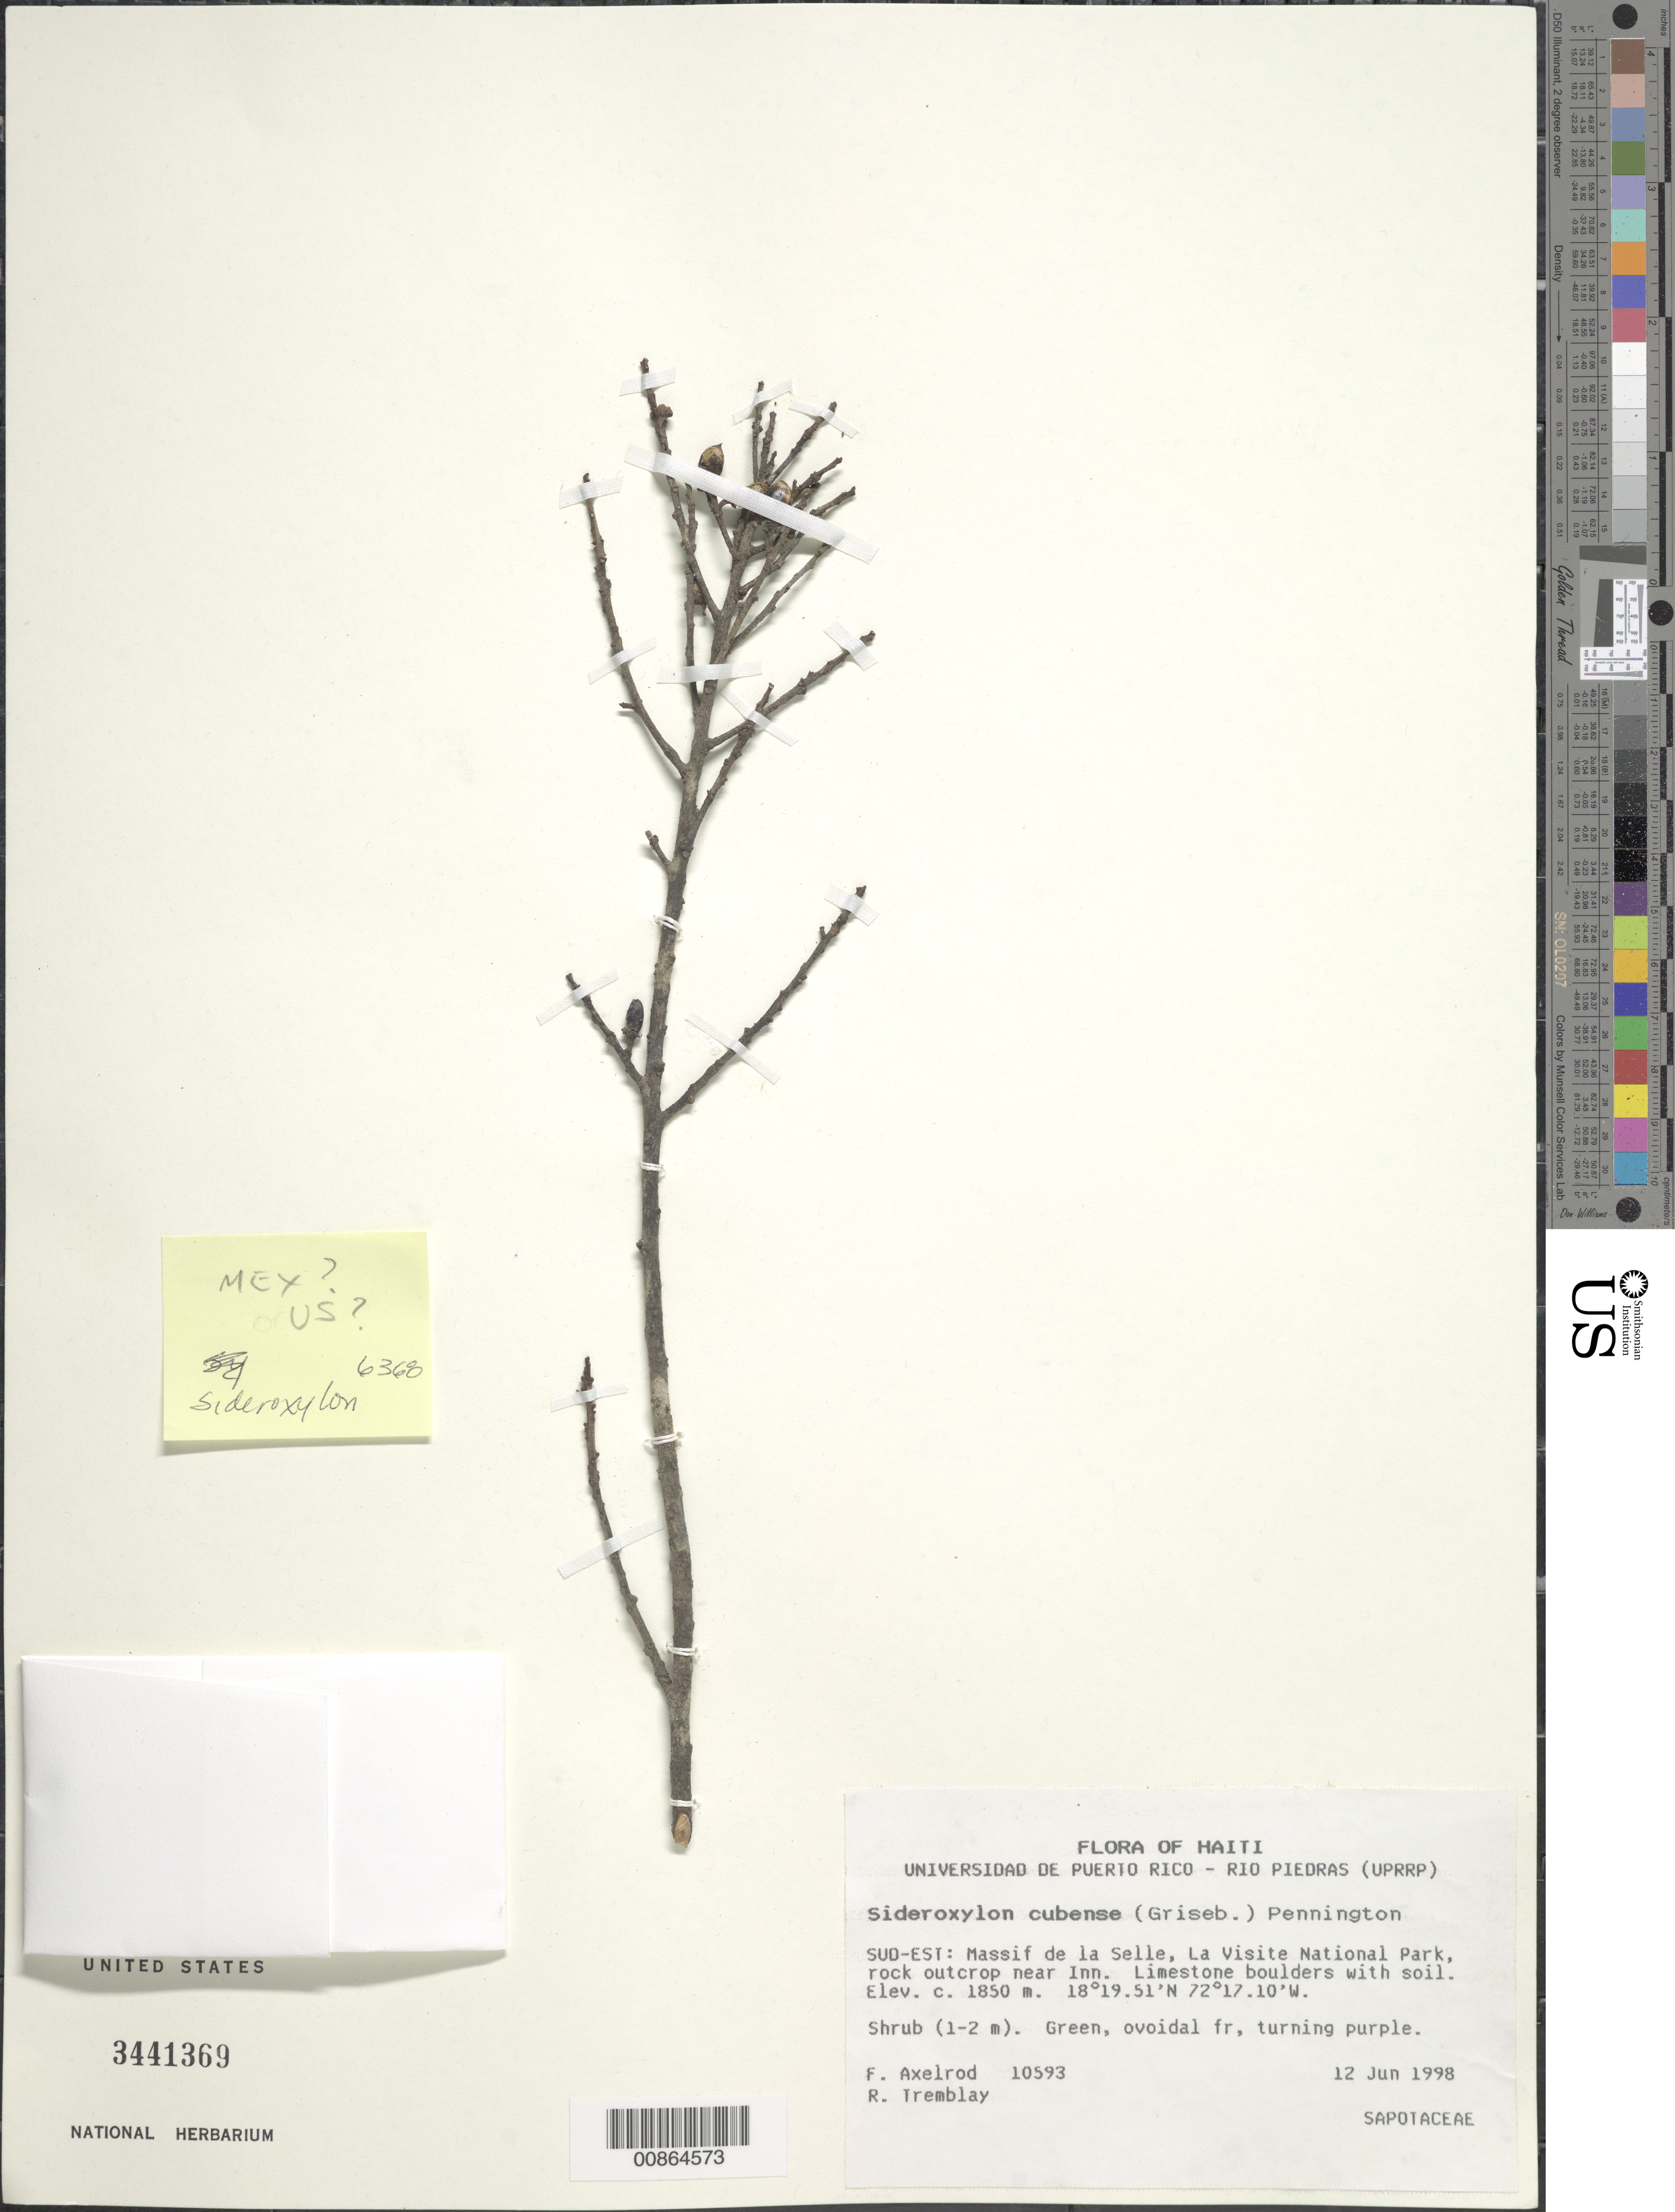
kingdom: Plantae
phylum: Tracheophyta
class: Magnoliopsida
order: Ericales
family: Sapotaceae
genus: Sideroxylon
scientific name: Sideroxylon cubense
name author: (Griseb.) T.D. Penn.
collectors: F. S. Axelrod & R. L. Tremblay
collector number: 10593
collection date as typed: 12 Jun 1998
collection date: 1998-06-12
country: Haiti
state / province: Sud-Est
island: Hispaniola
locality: Massif de la Selle, La Visite National Park, near Inn.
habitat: Rock outcrop. Limestone boulders with soil.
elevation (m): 1850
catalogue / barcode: US 3441369